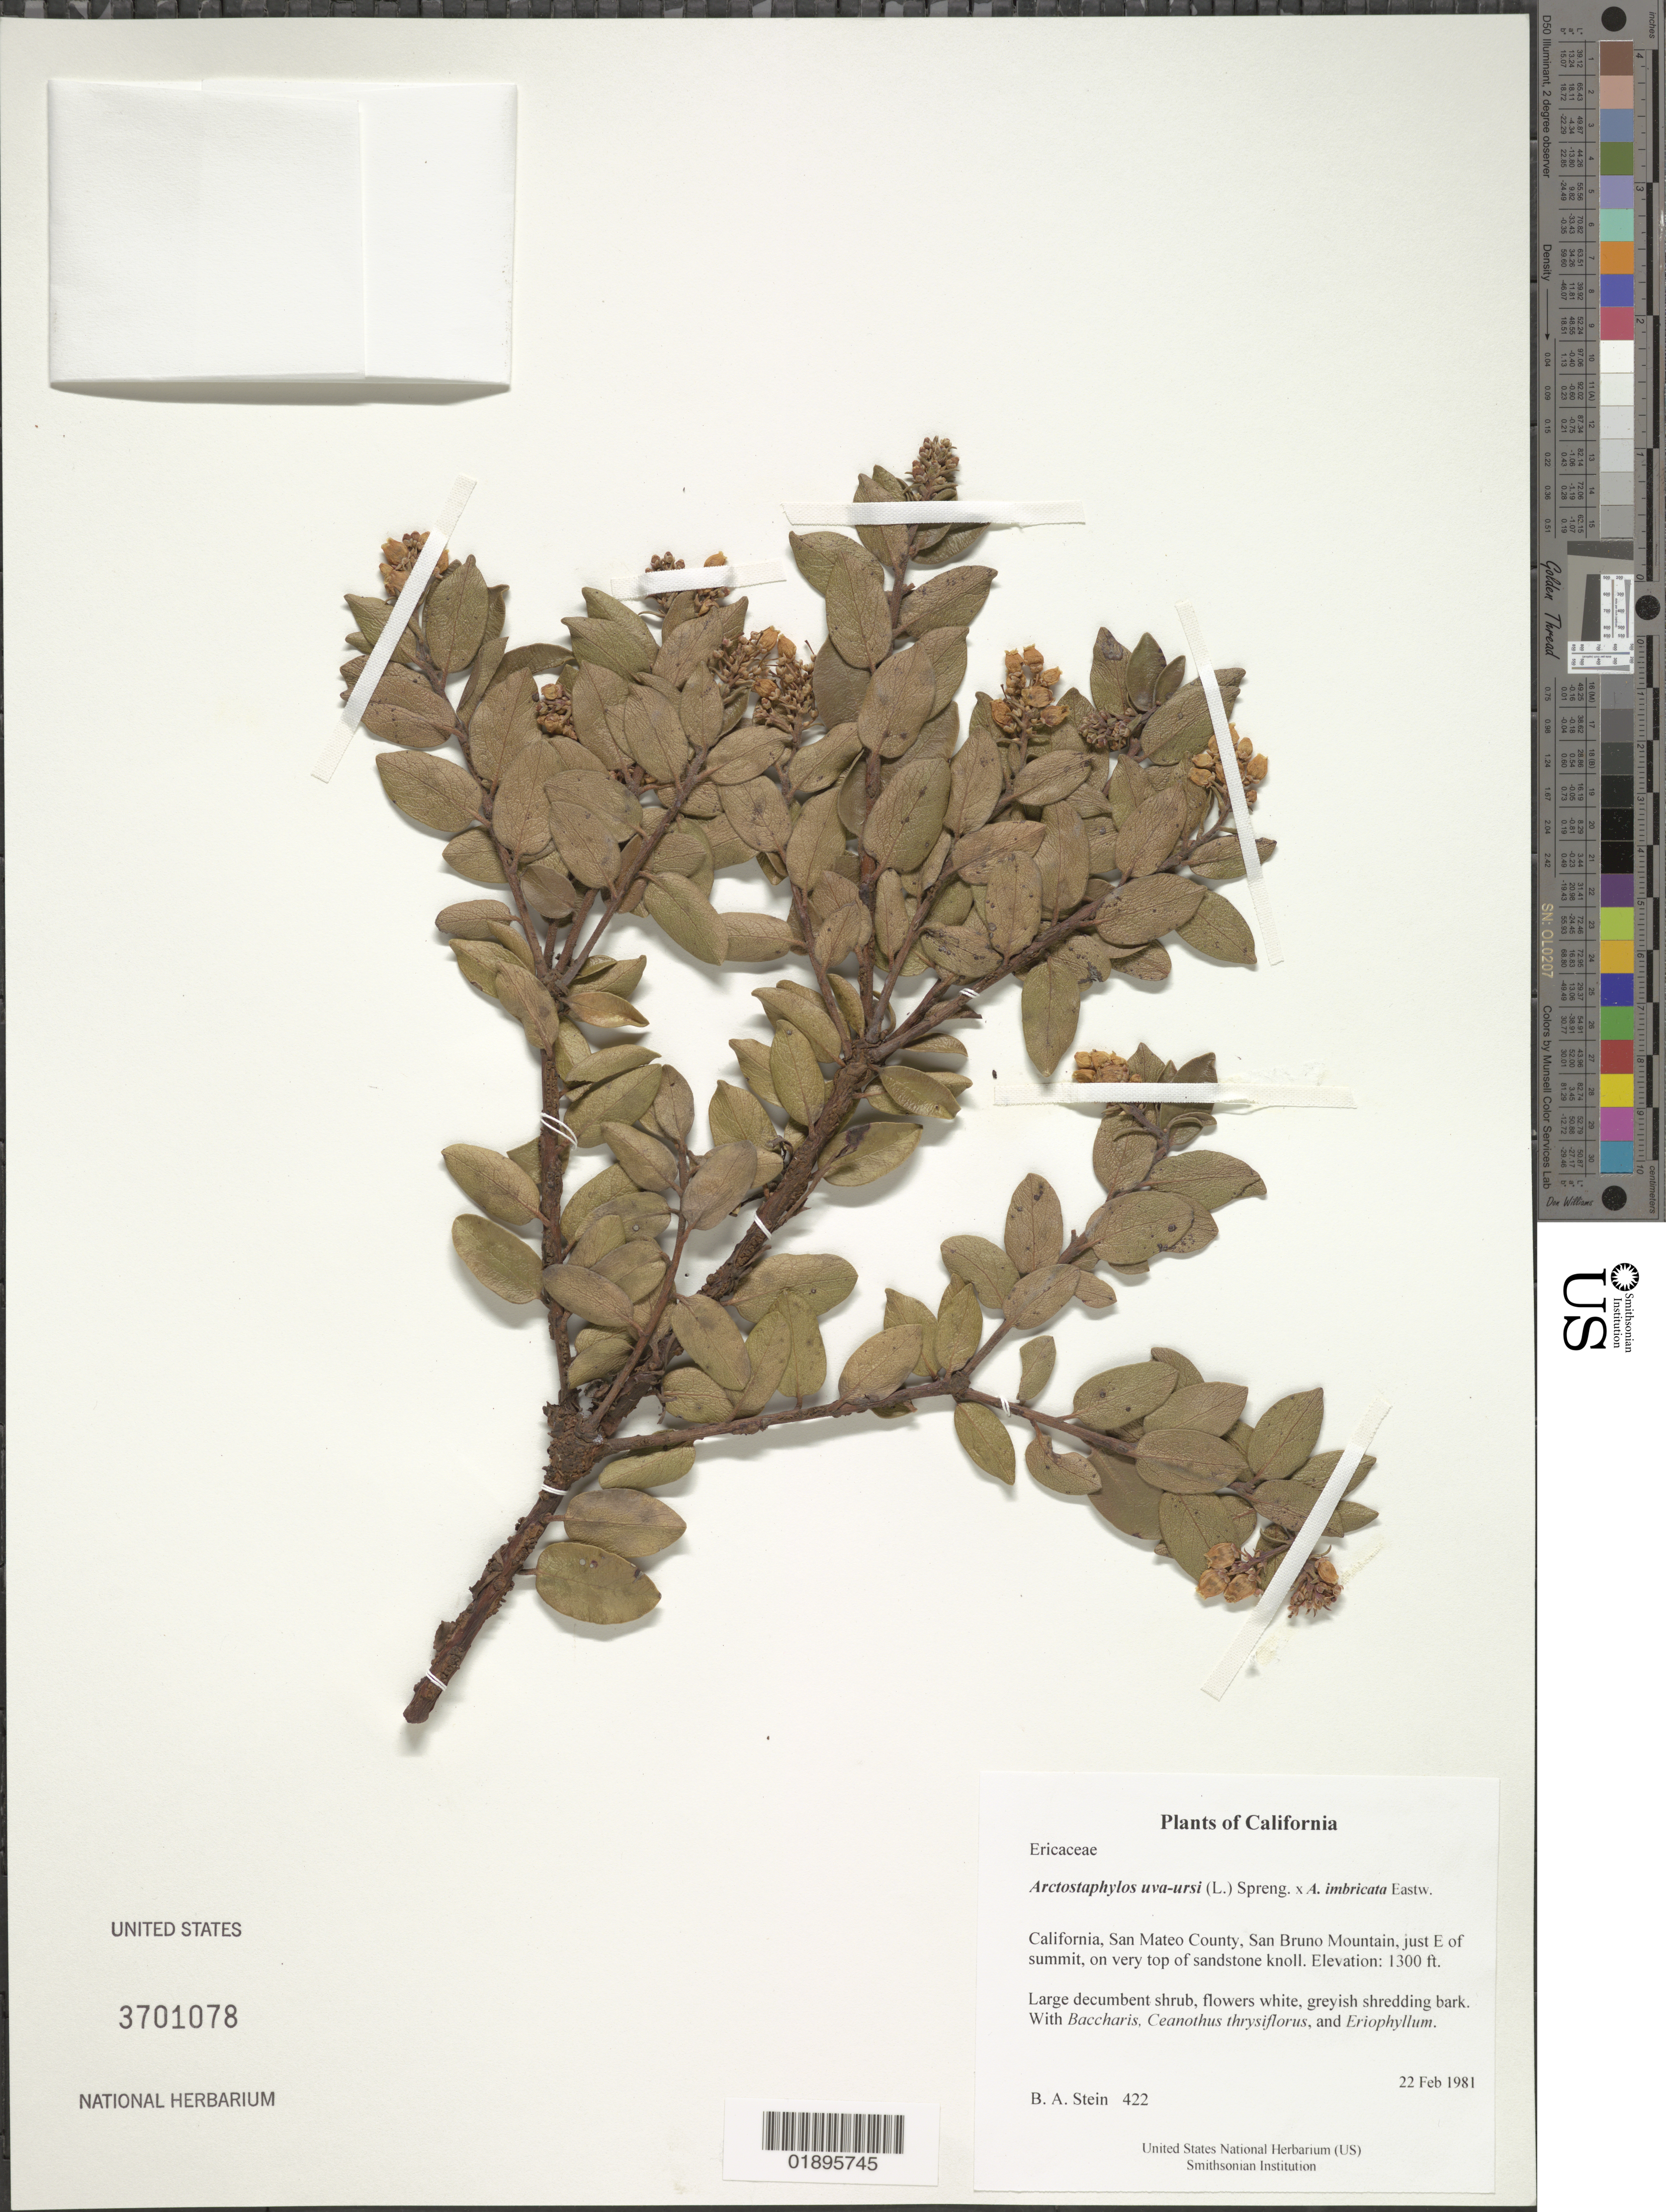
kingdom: Plantae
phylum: Tracheophyta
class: Magnoliopsida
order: Ericales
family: Ericaceae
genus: Arctostaphylos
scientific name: Arctostaphylos imbricata x A. uva-ursi (L.) Spreng.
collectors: B. A. Stein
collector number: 422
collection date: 1981-02-22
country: United States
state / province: California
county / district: San Mateo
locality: San Bruno Mountain, just E of summit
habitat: On very top of sandstone knoll .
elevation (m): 396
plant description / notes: Pos hybridization with A. imbricata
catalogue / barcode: US 3701078